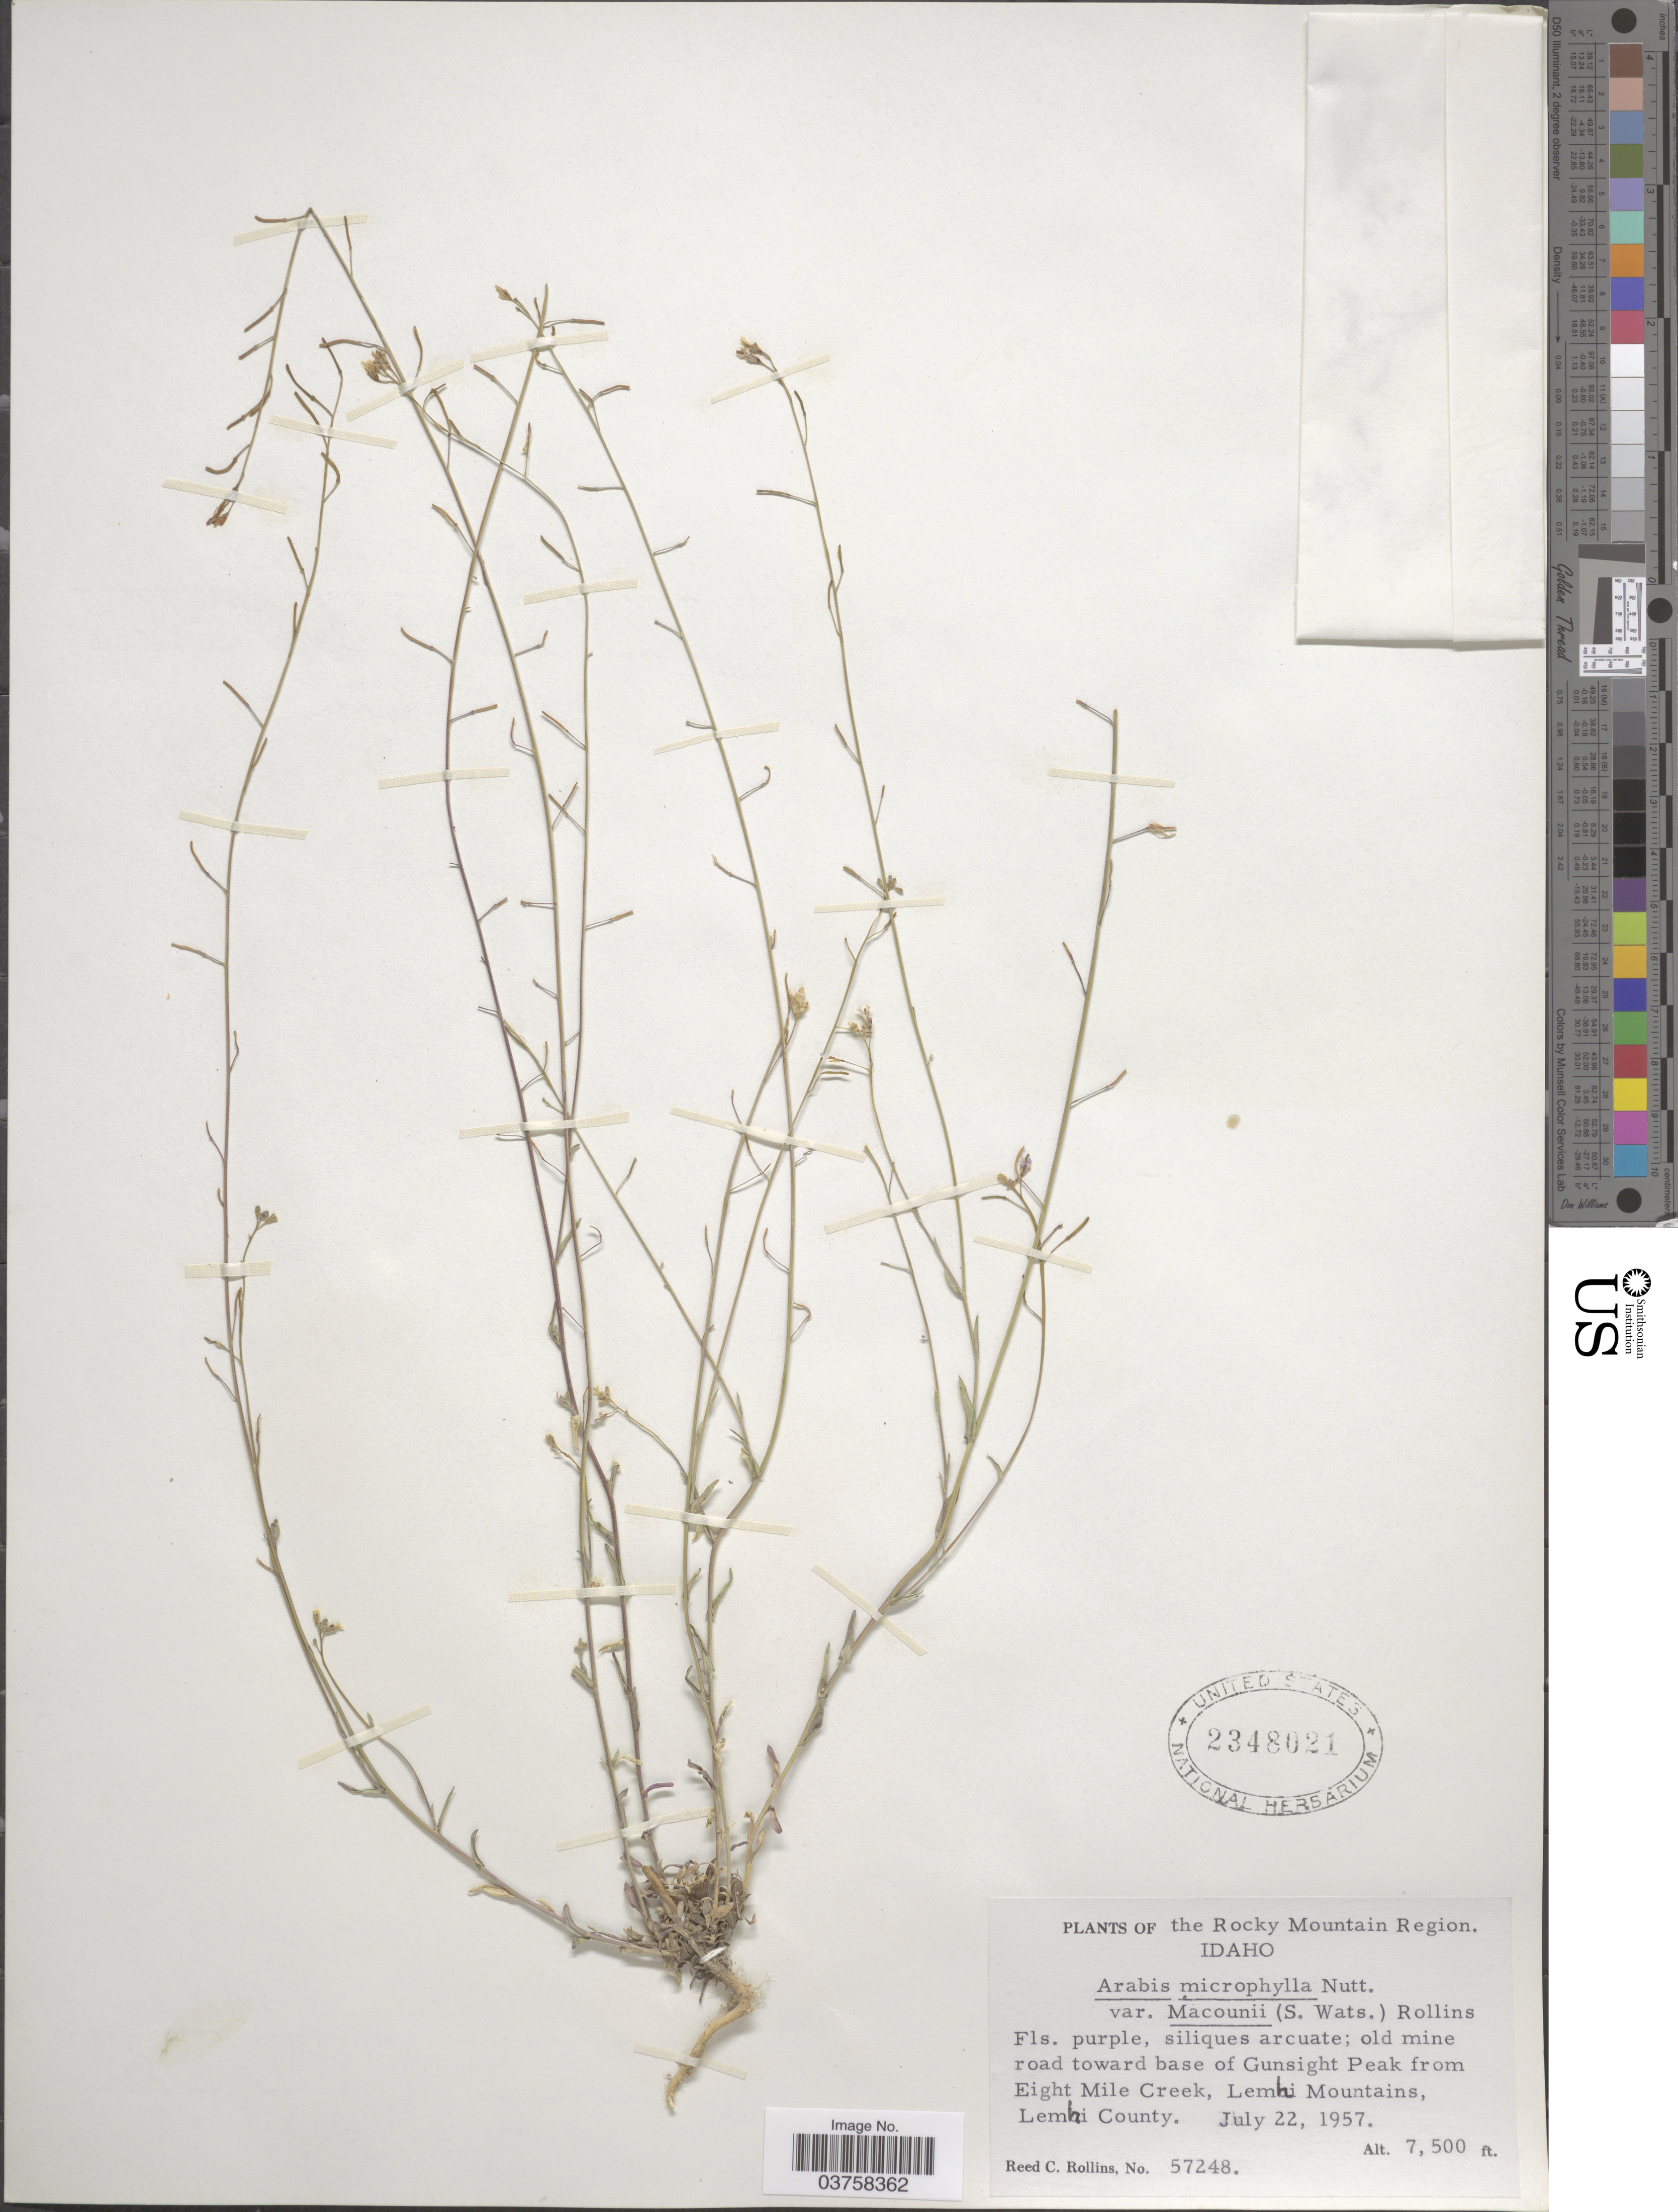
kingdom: Plantae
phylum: Tracheophyta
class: Magnoliopsida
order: Brassicales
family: Brassicaceae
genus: Arabis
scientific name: Arabis microphylla var. macounii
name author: (S. Watson) Rollins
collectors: R. C. Rollins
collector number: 57248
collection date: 1957-07-22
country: United States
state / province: Idaho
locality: The Rocky Mountain Region. Old mine road toward base of Gunsight Peak from Eight Mile Creek, Lemhi Mountains, Lemhi County.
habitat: old mine road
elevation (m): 2286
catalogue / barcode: US 2348021